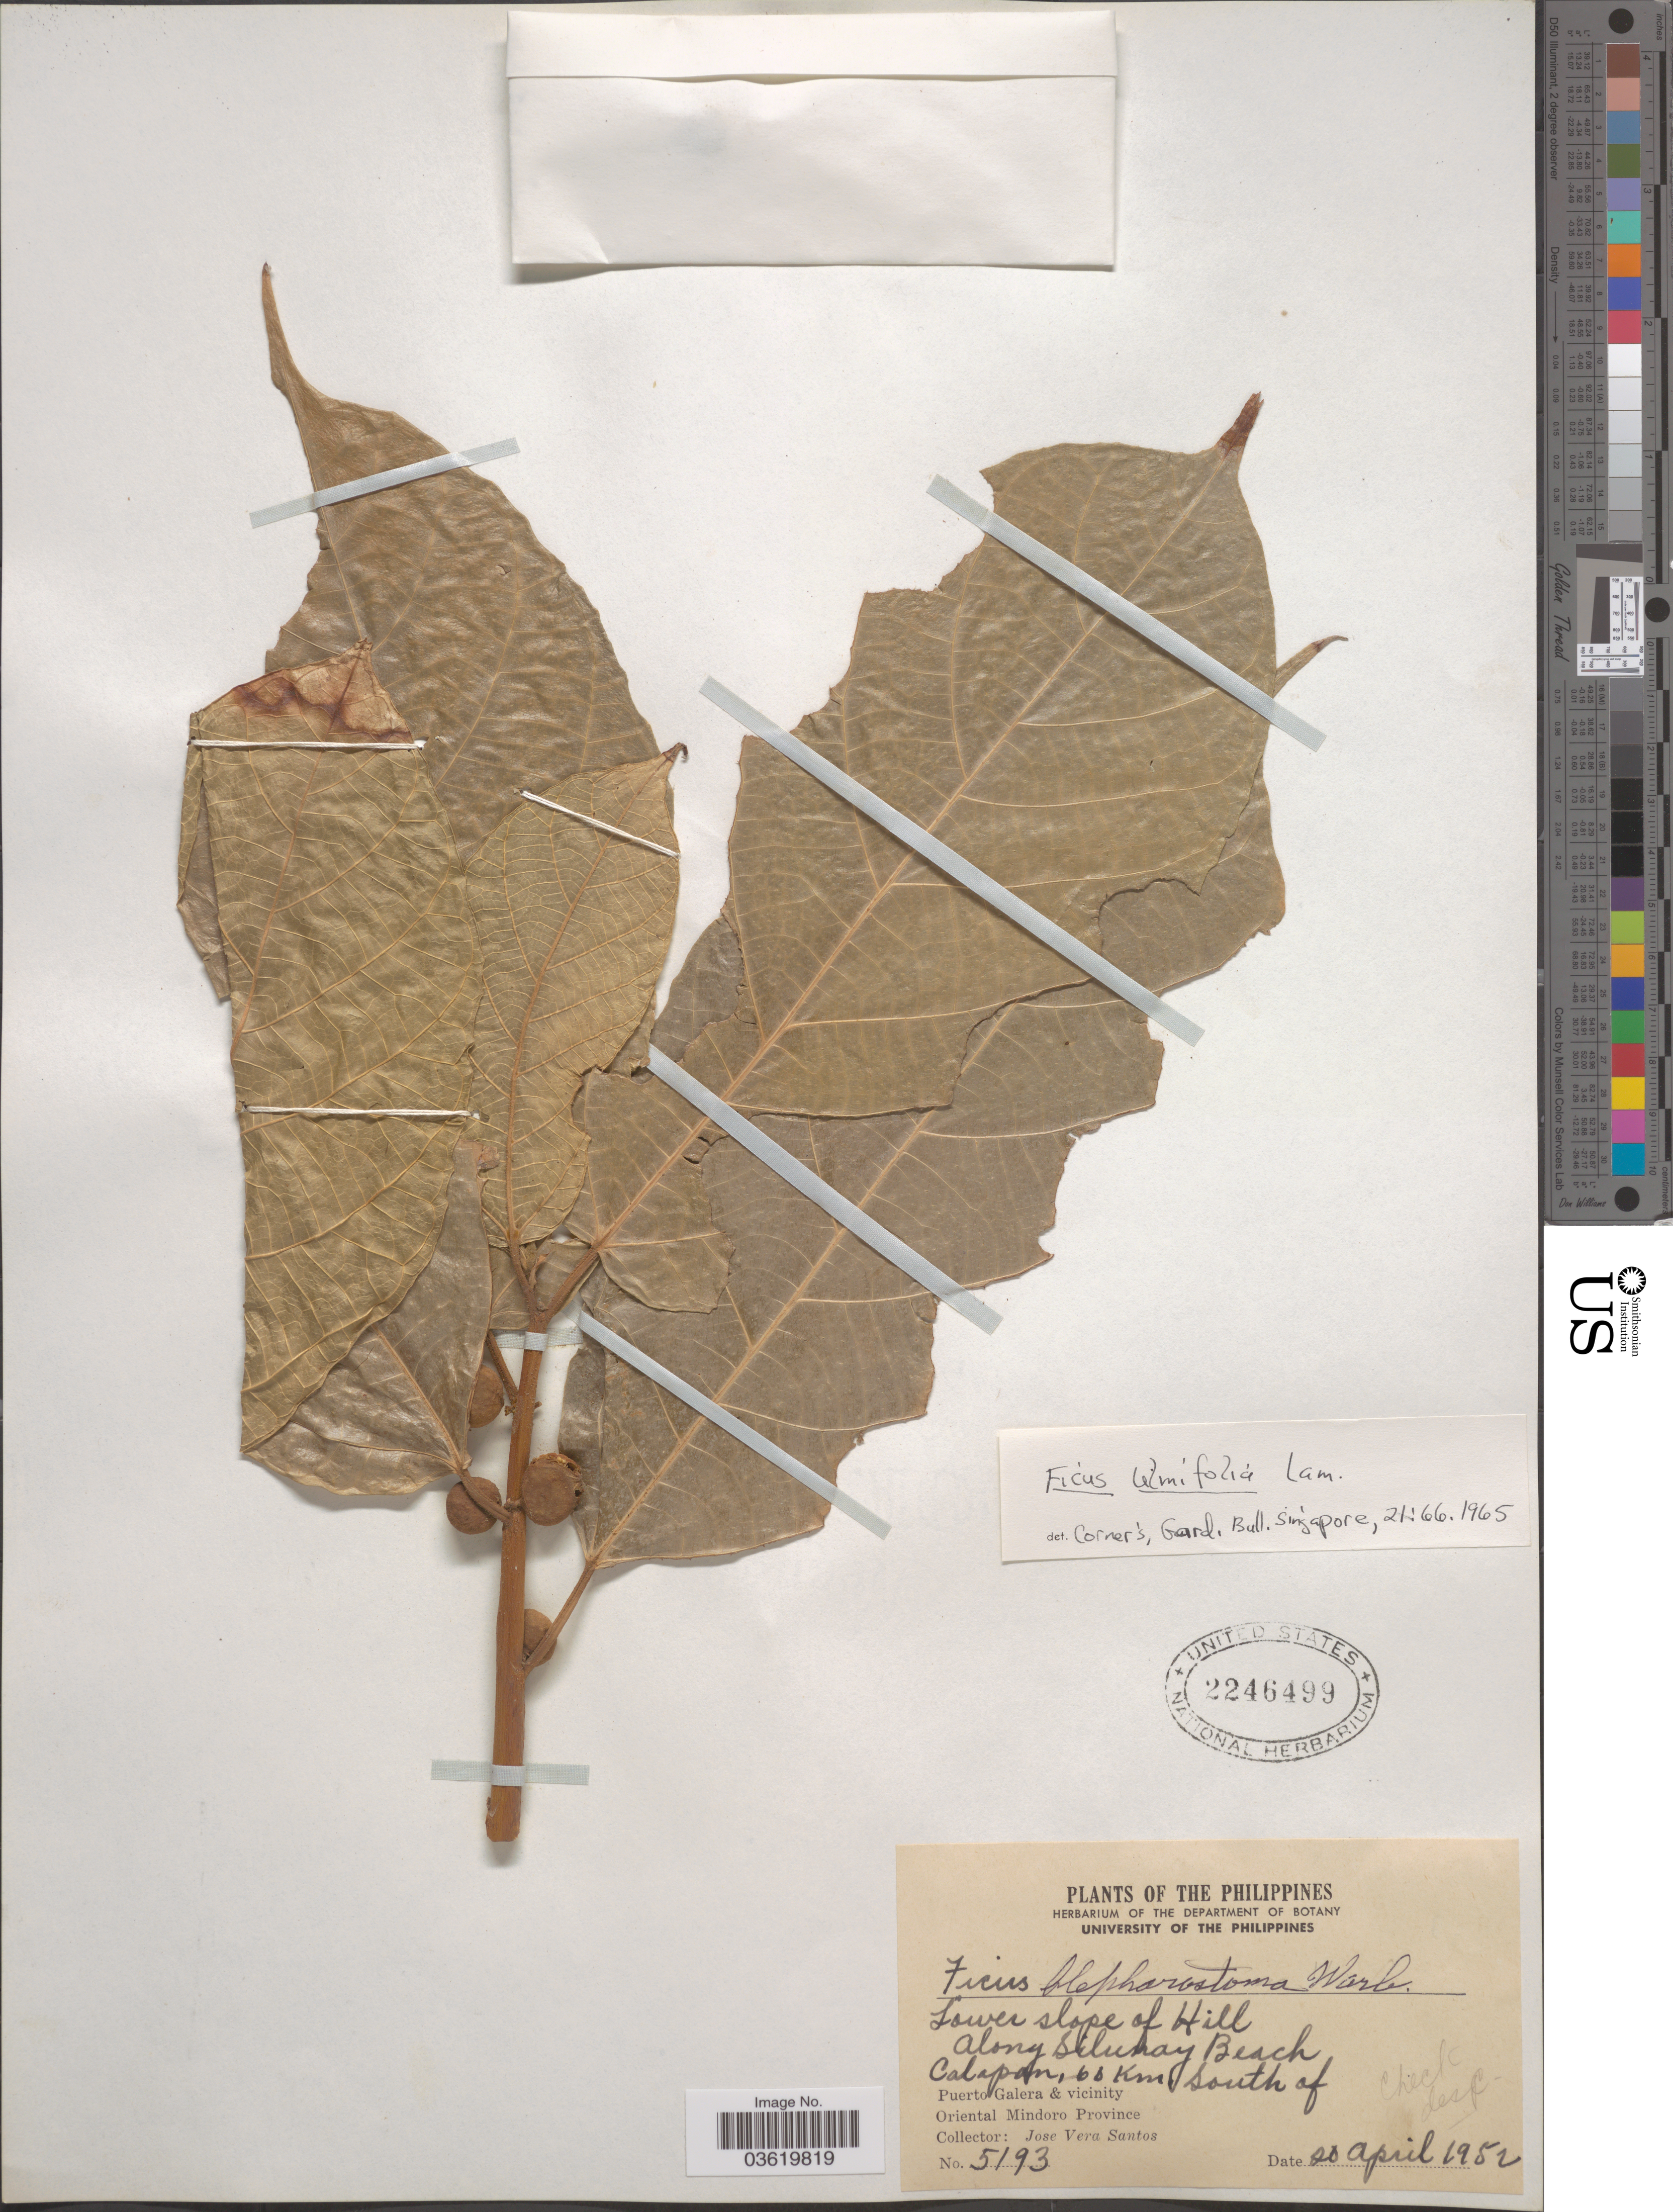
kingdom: Plantae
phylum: Tracheophyta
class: Magnoliopsida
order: Rosales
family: Moraceae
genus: Ficus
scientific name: Ficus ulmifolia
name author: Lam.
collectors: J. Santos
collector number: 5193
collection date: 1952-04-20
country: Philippines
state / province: Mimaropa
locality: Along Silunay Beach. Calapan, 60 Km. South of Puerto Galera & vicinity. Oriental Mindoro Province.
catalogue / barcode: US 2246499